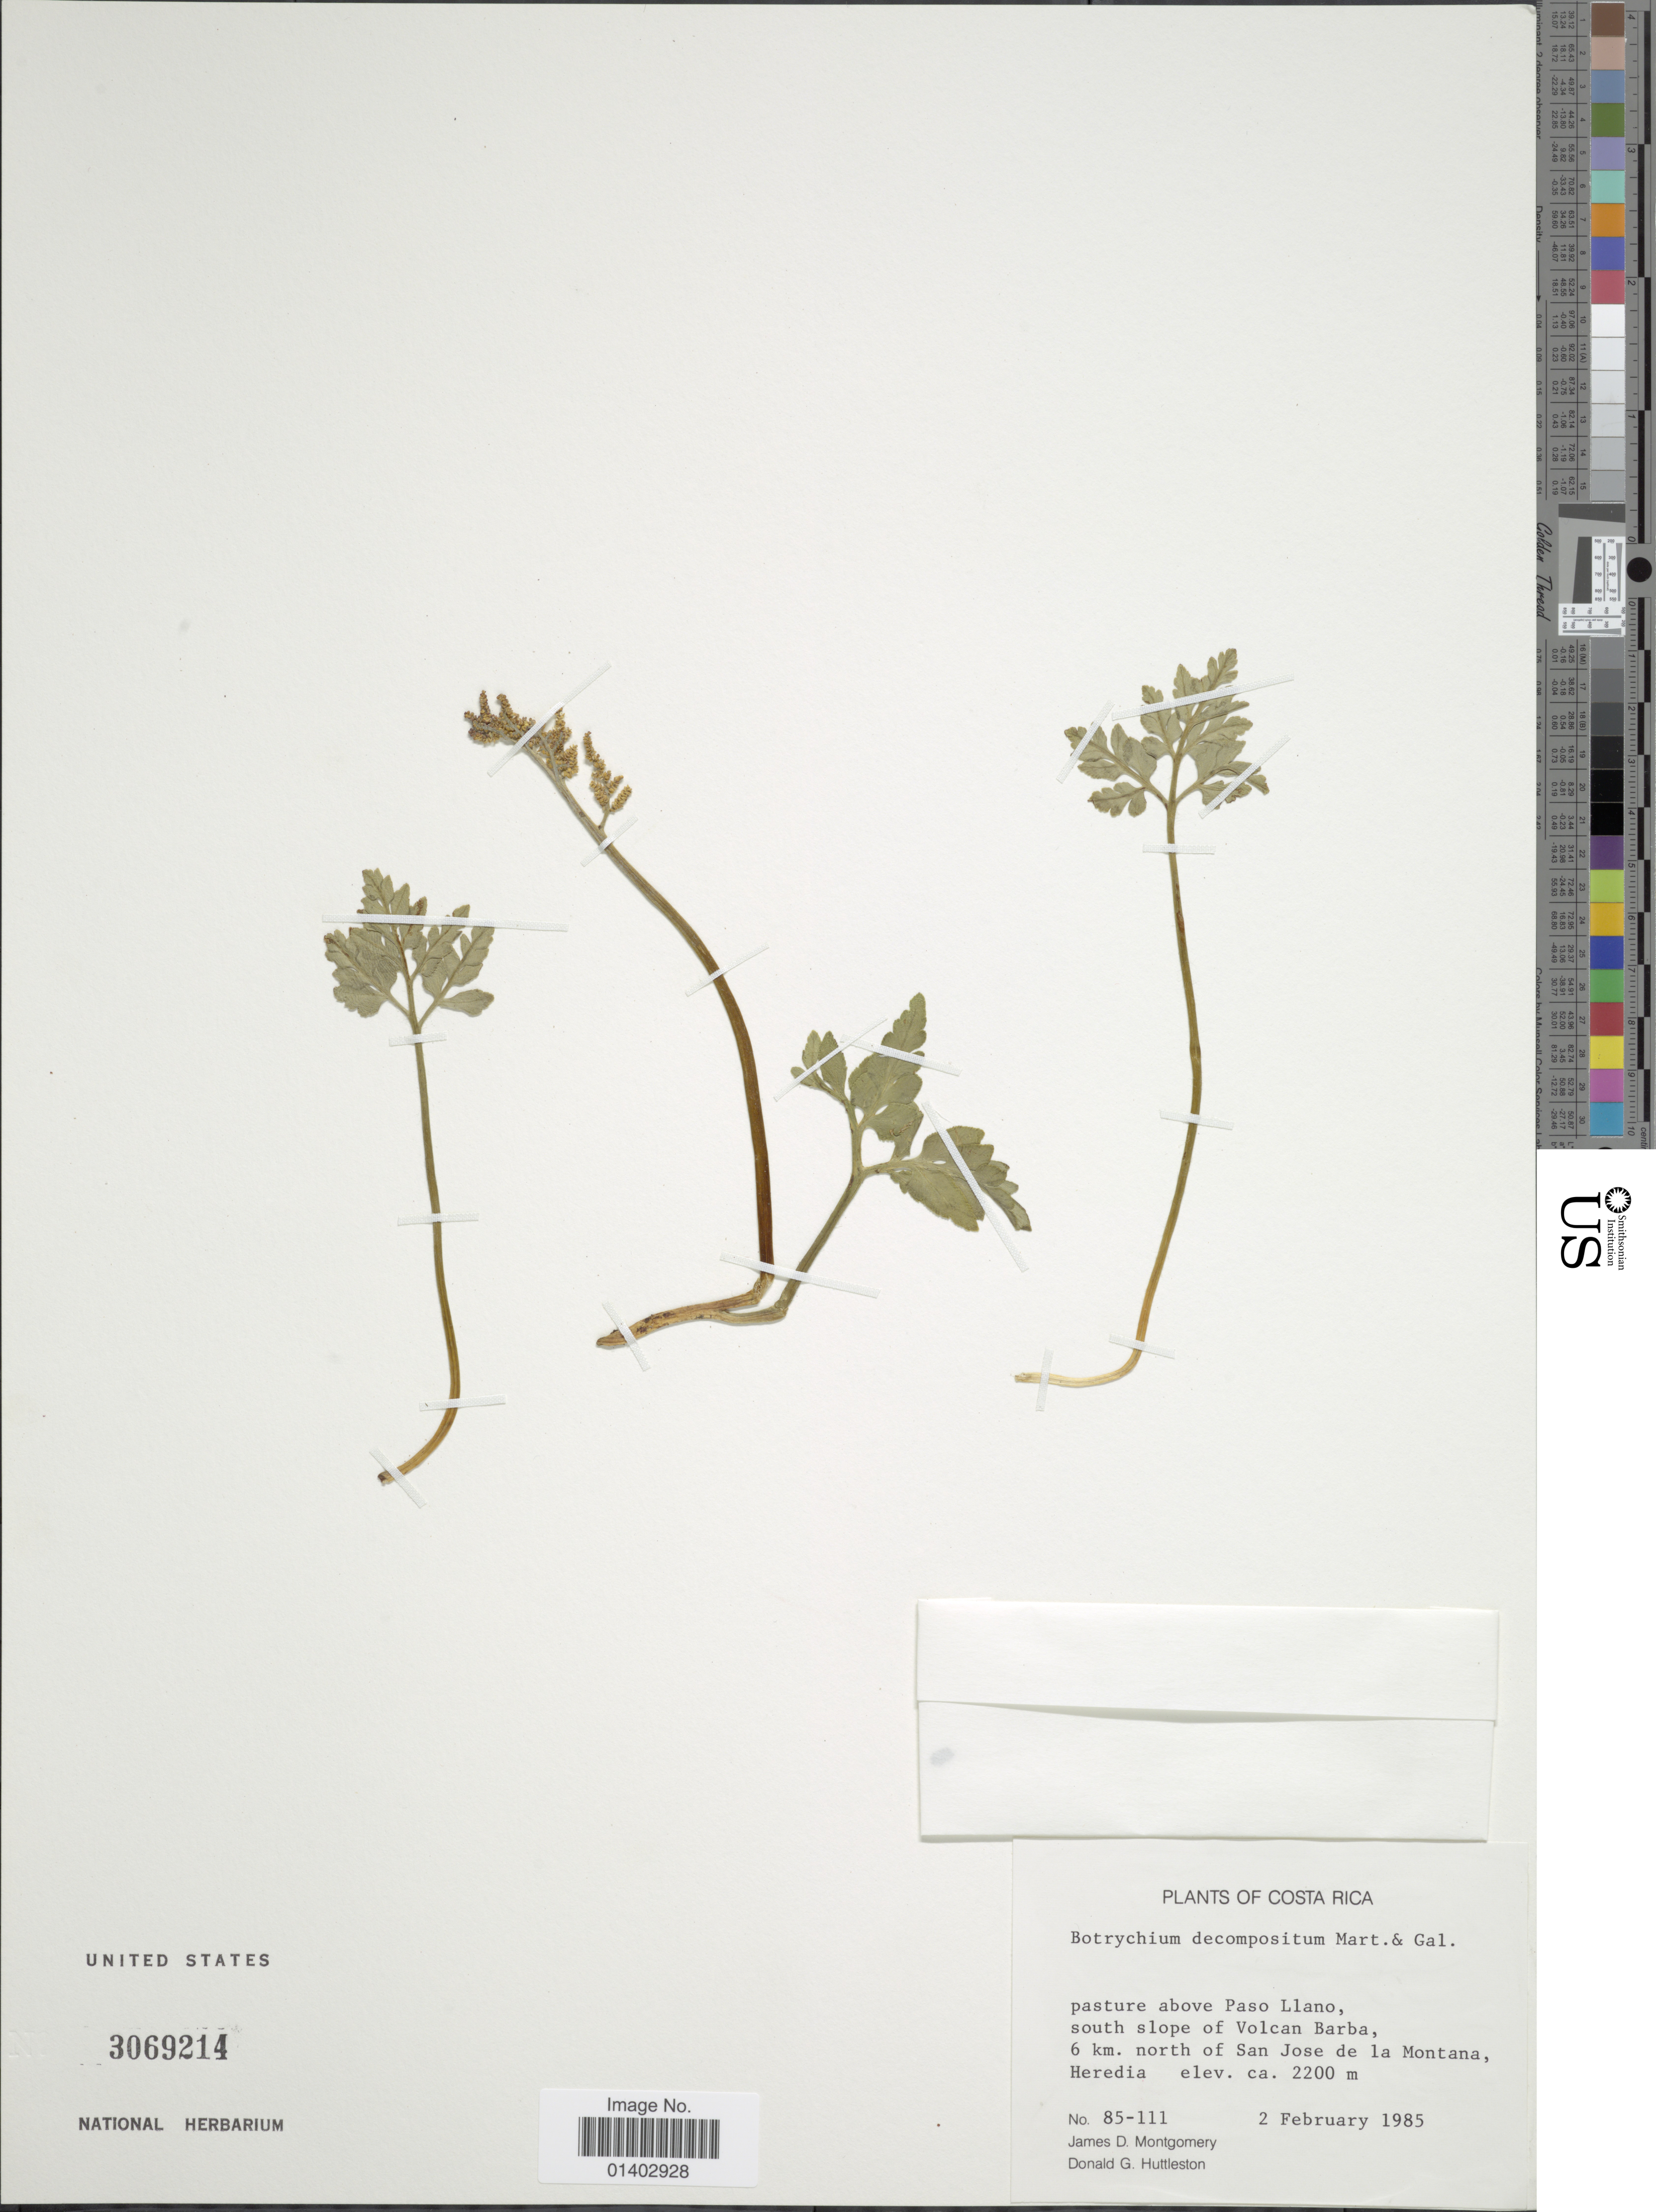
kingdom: Plantae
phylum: Tracheophyta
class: Polypodiopsida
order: Ophioglossales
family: Ophioglossaceae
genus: Botrychium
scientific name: Botrychium dissectum subsp. decompositum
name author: (M. Martens & Galeotti) R.T. Clausen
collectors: J. Montgomery & D. G. Huttleston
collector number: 85-111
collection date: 1985-02-02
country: Costa Rica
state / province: Heredia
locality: Pasture above Paso Llano, south slope of Volcan Barba, 6 km north of San Jose de la Montana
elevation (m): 2200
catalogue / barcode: US 3069214